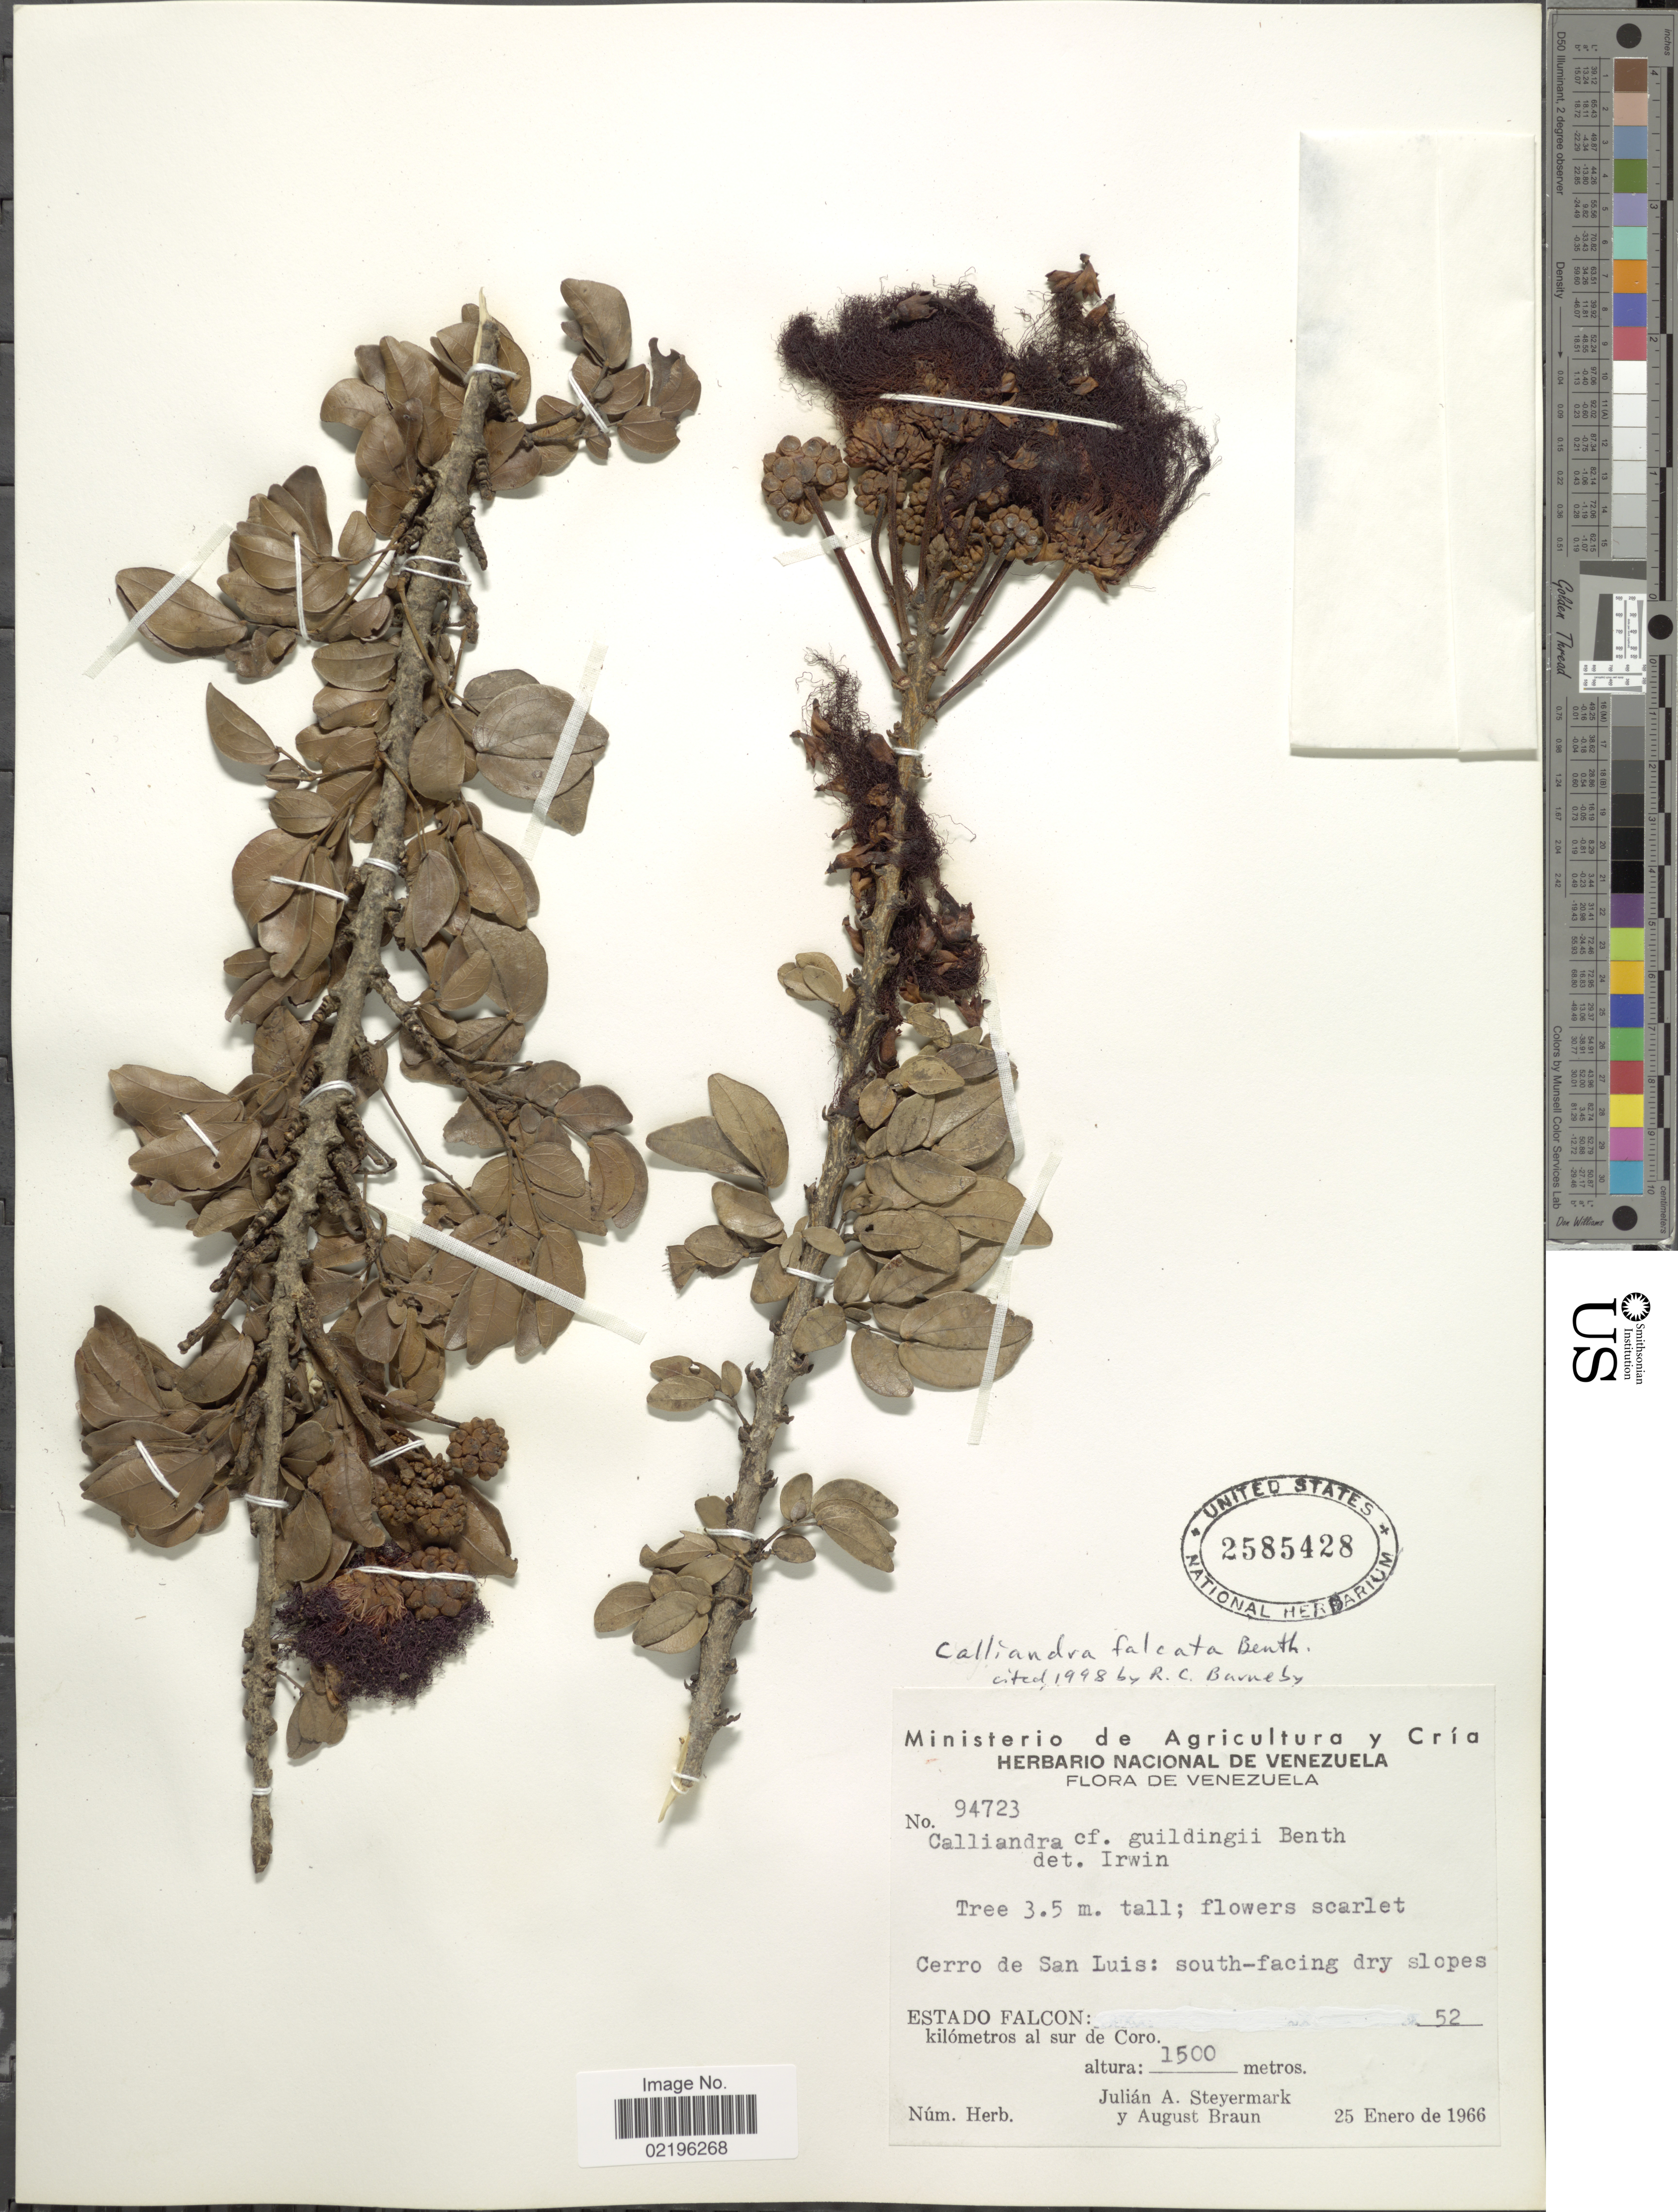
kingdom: Plantae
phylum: Tracheophyta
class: Magnoliopsida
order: Fabales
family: Fabaceae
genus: Calliandra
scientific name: Calliandra falcata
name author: Benth.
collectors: J. Steyermark & A. Braun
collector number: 94723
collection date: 1966-01-25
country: Venezuela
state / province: Falcón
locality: Cerro de San Luis: south- facing dry slopes. Esstado Falcon, 52 kilometros al sur de Coro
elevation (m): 1500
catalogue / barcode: US 2585428